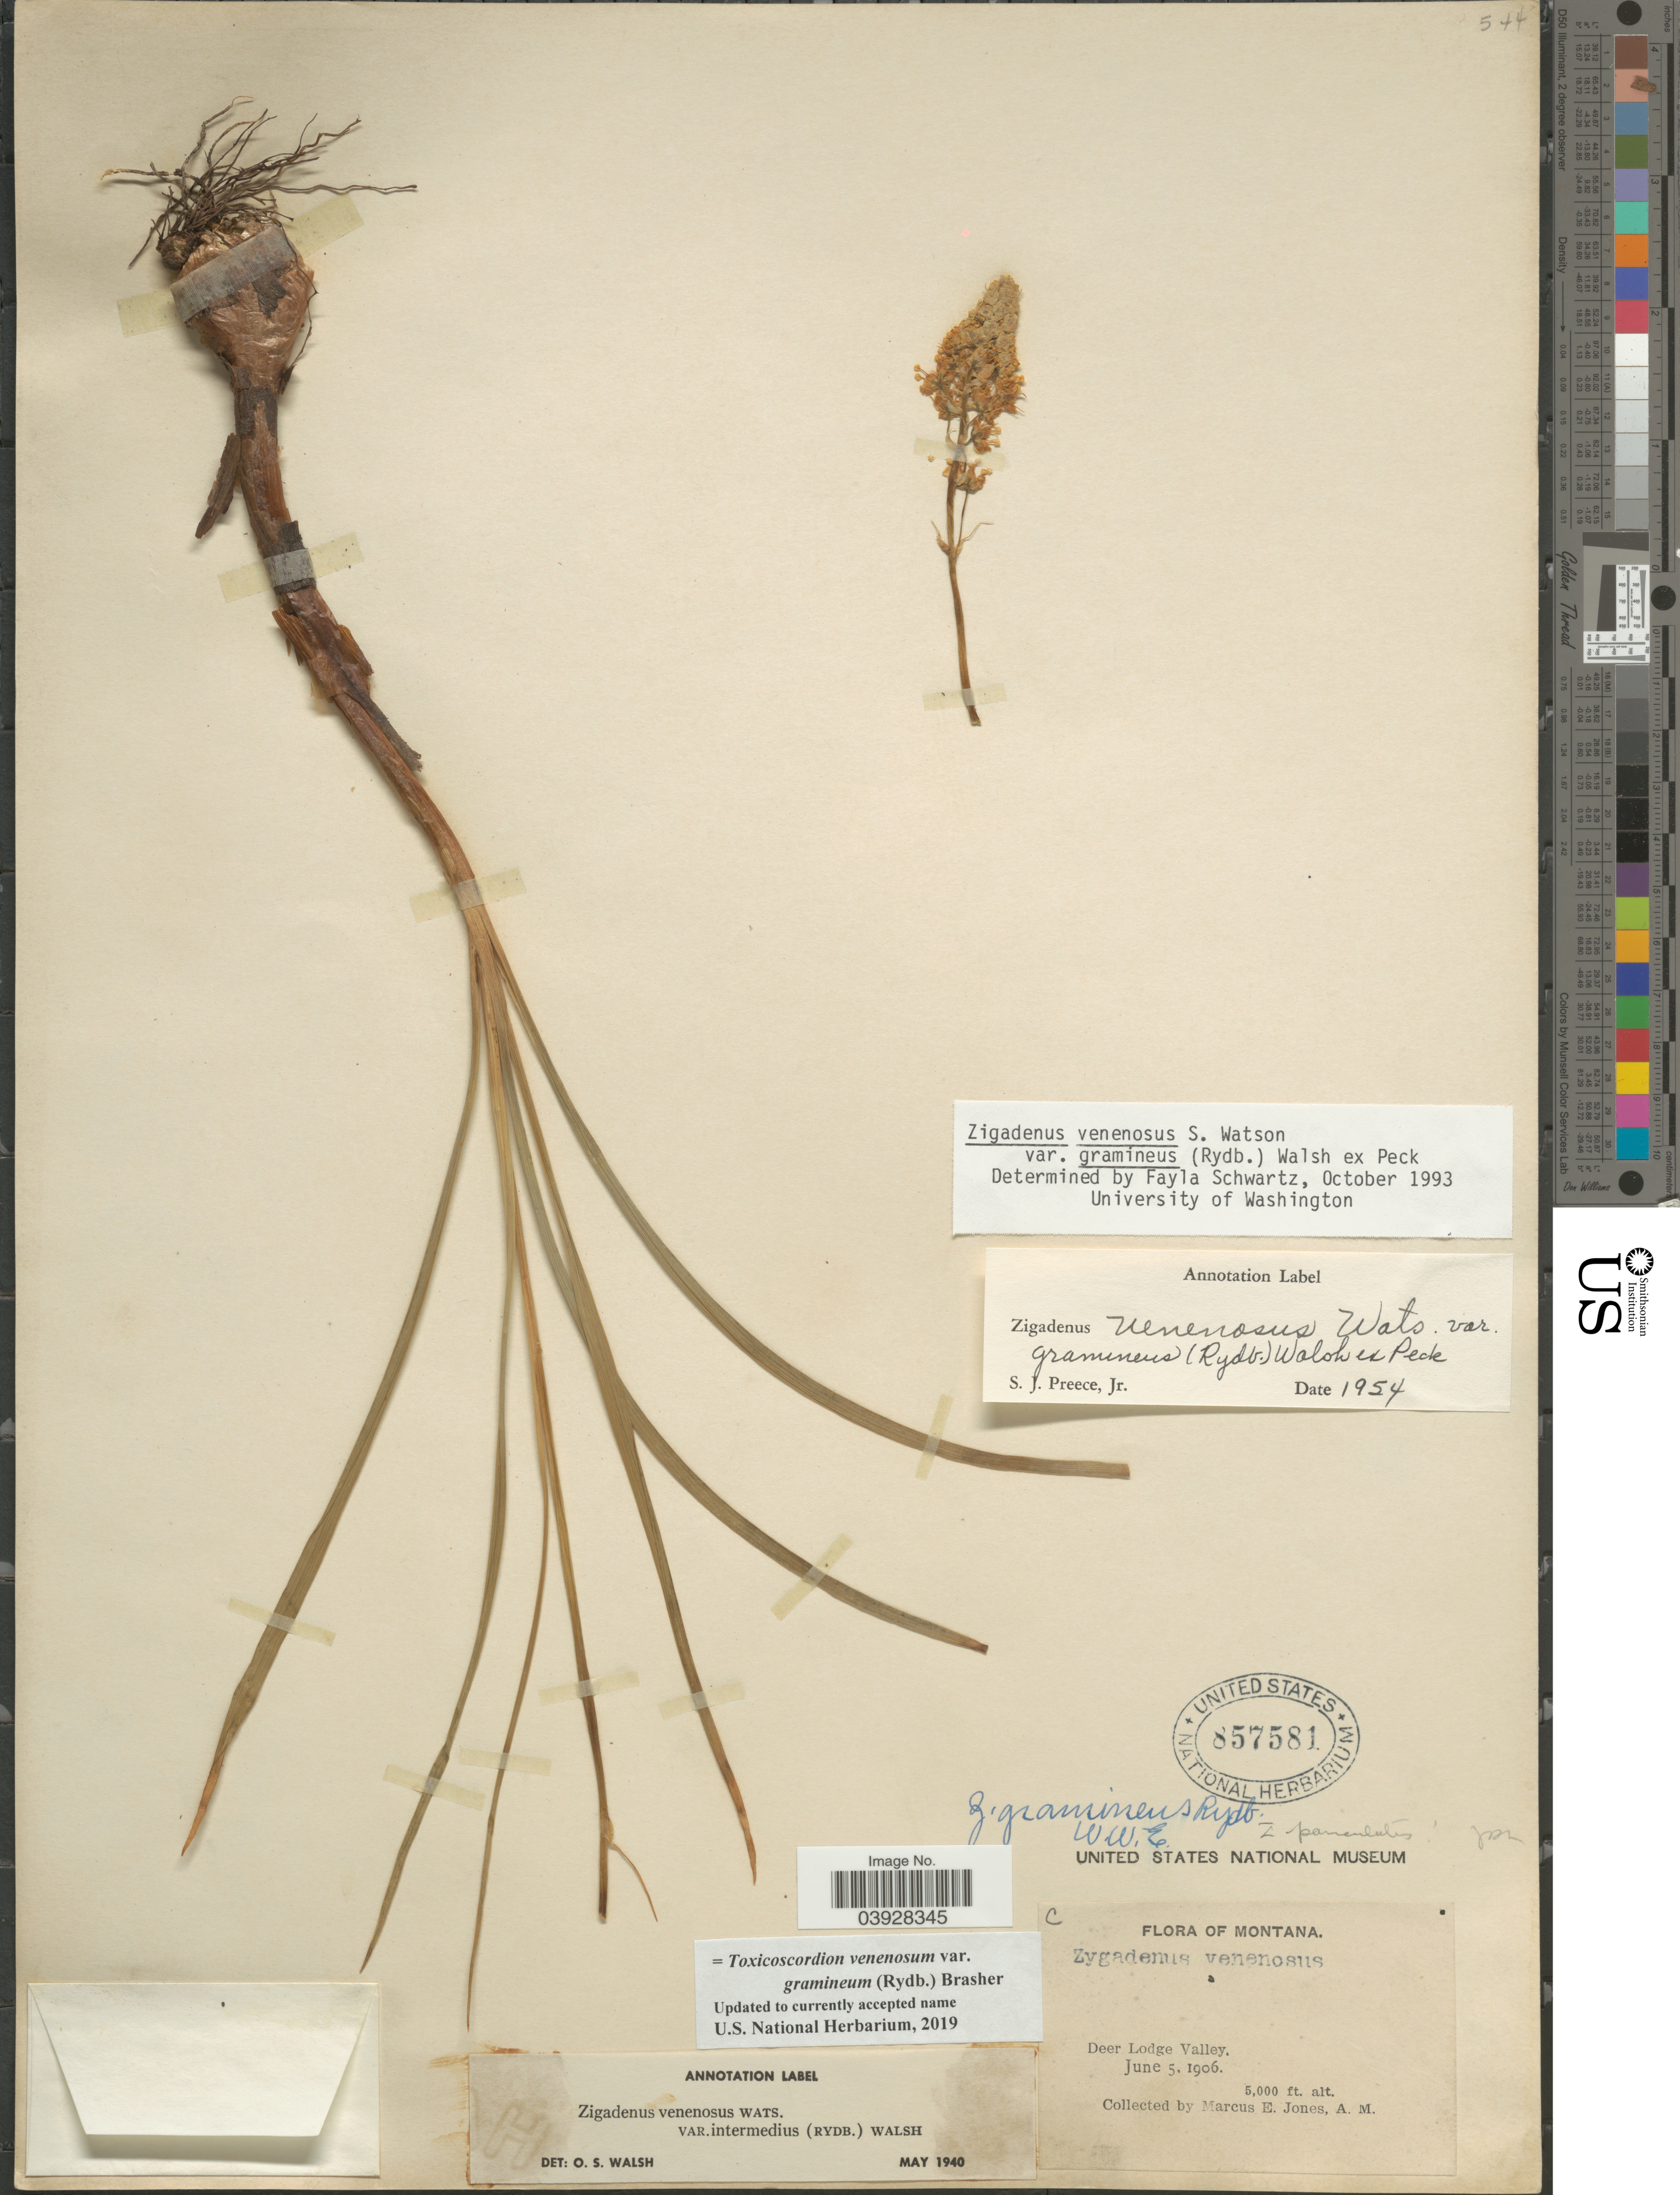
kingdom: Plantae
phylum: Tracheophyta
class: Liliopsida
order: Liliales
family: Melanthiaceae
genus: Toxicoscordion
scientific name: Toxicoscordion venenosum var. gramineum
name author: (Rydb.) Brasher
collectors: M. E. Jones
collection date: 1906-06-05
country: United States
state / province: Montana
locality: Deer Lodge Valley.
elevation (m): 1524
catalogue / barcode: US 857581